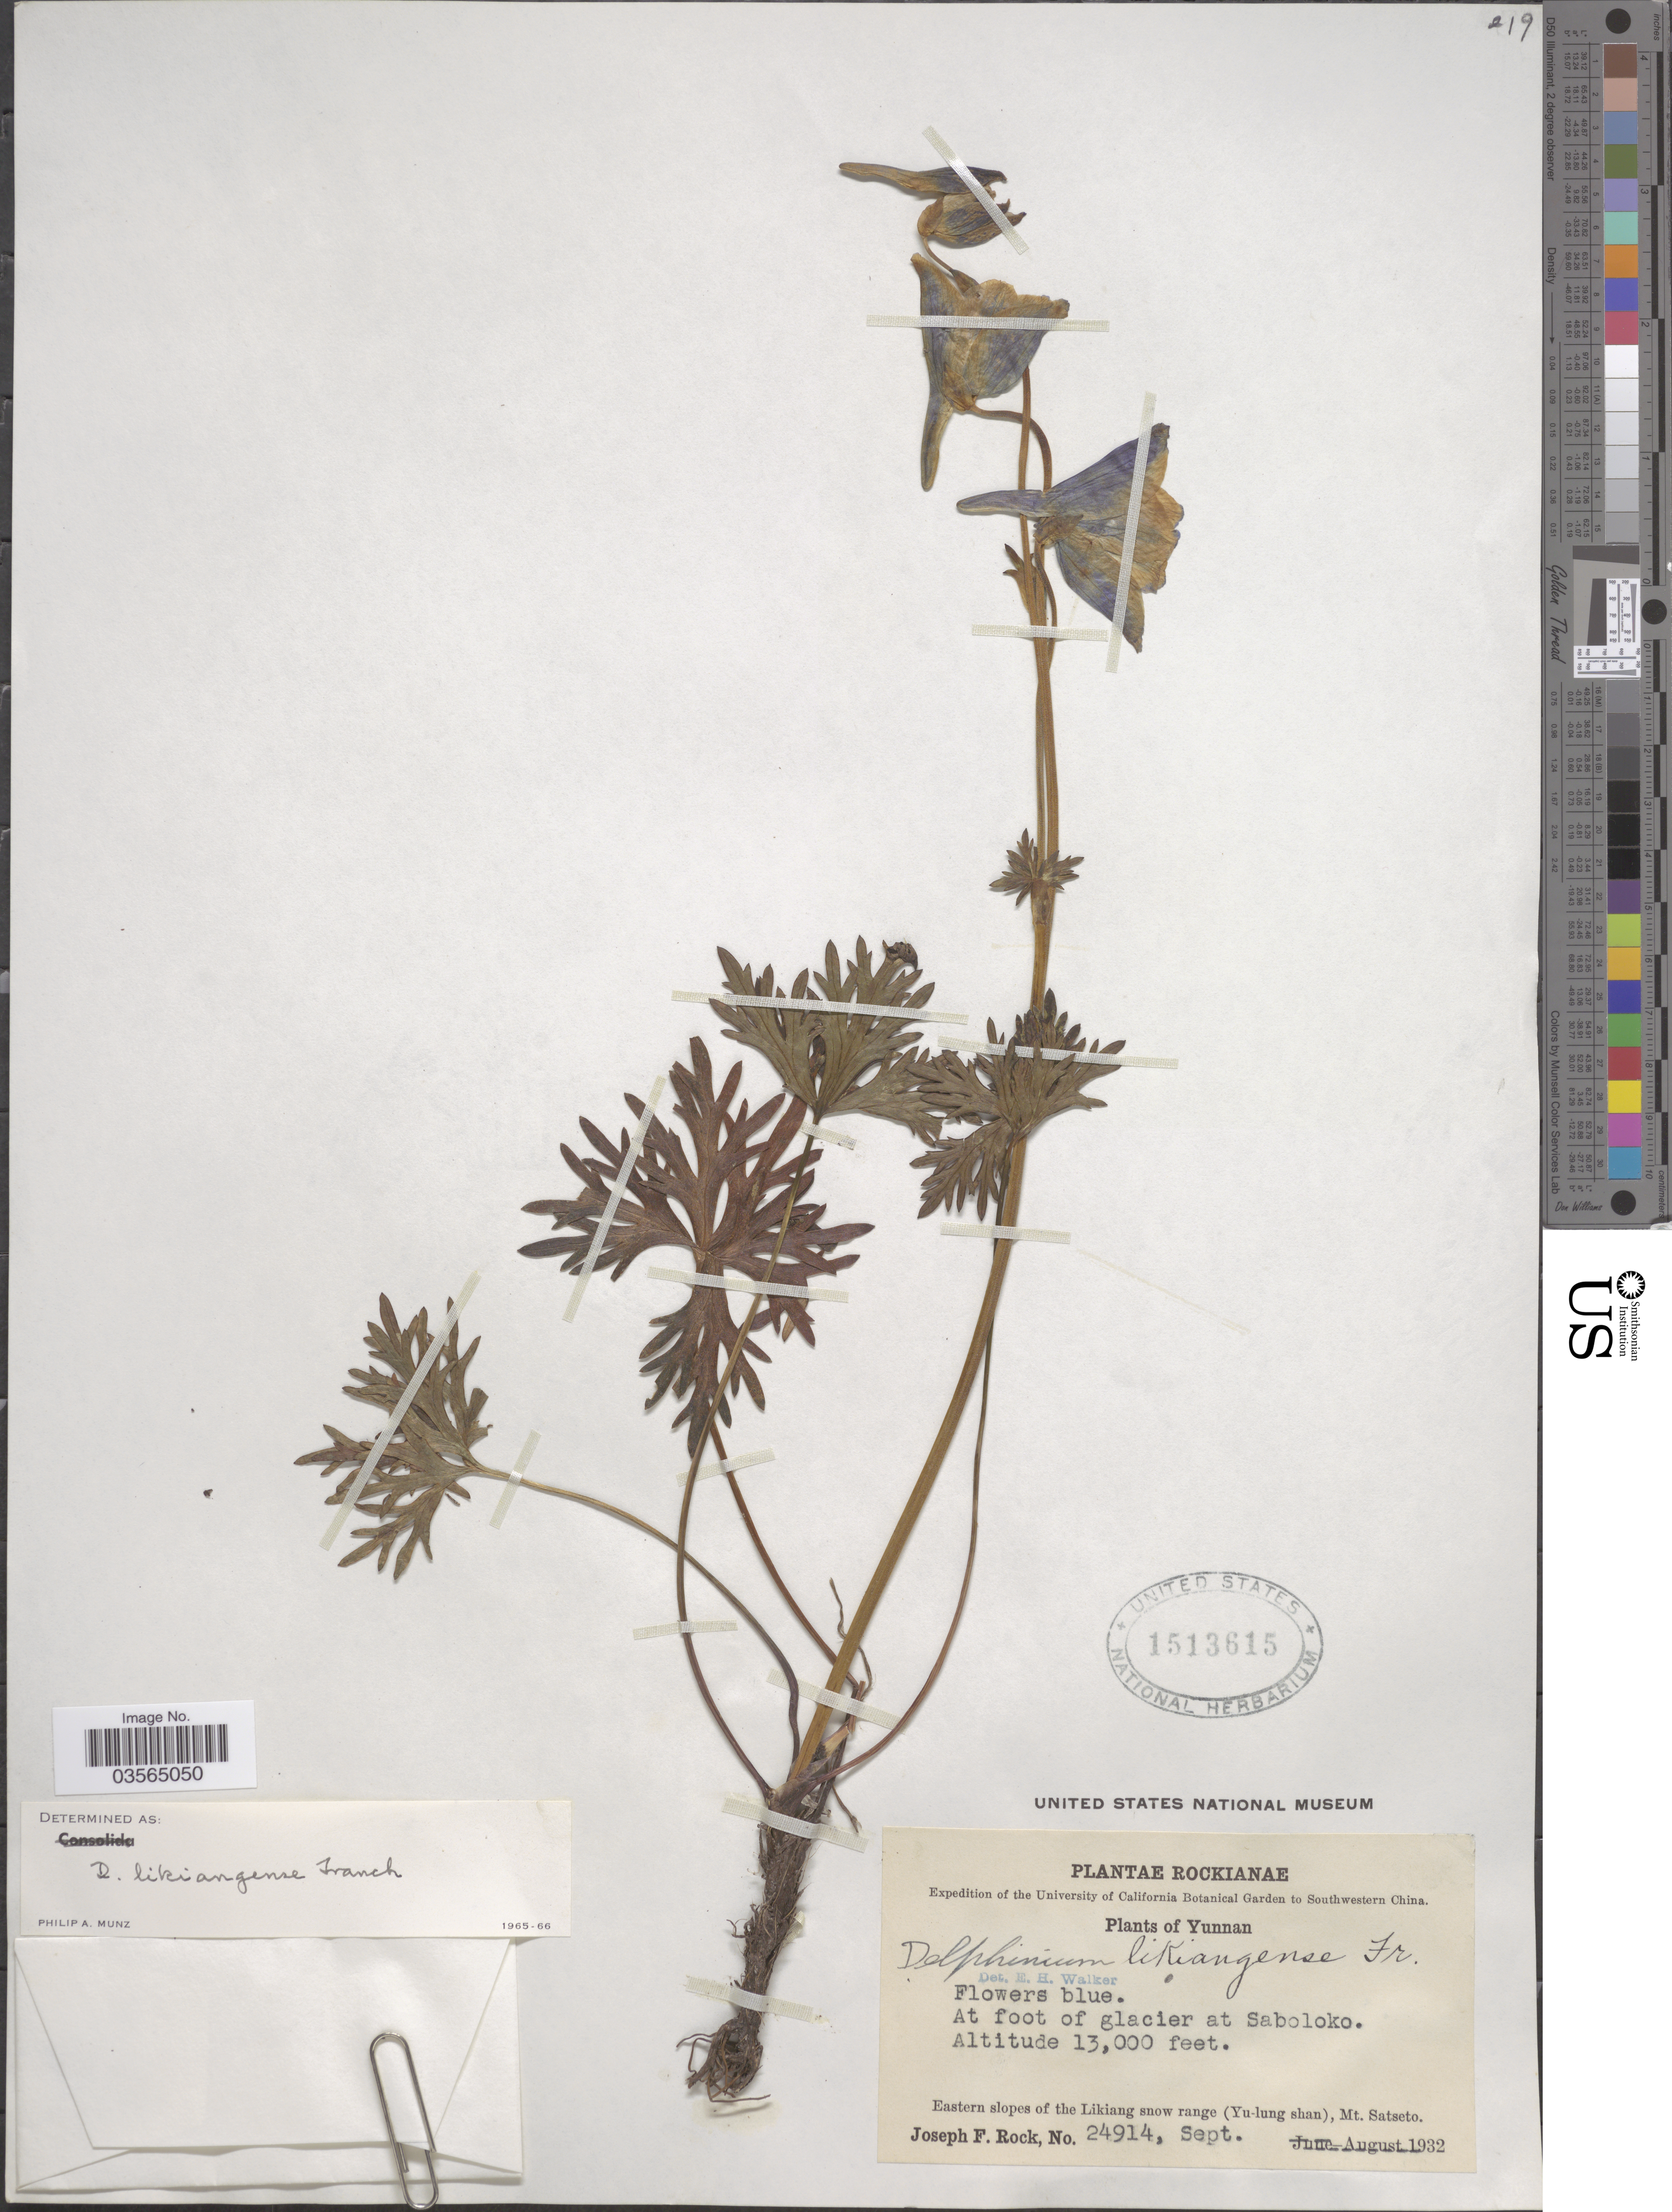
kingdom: Plantae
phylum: Tracheophyta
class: Magnoliopsida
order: Ranunculales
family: Ranunculaceae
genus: Delphinium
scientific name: Delphinium likiangense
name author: Franch.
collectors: J. F. Rock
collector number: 24914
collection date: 1932-09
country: China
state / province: Yunnan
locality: Southwestern China. At foot of glacier at Sabaloko. Eastern slopes of the Likiang snow range (Yu-lung shan), Mt. Satseto.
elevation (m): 3962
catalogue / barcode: US 1513615